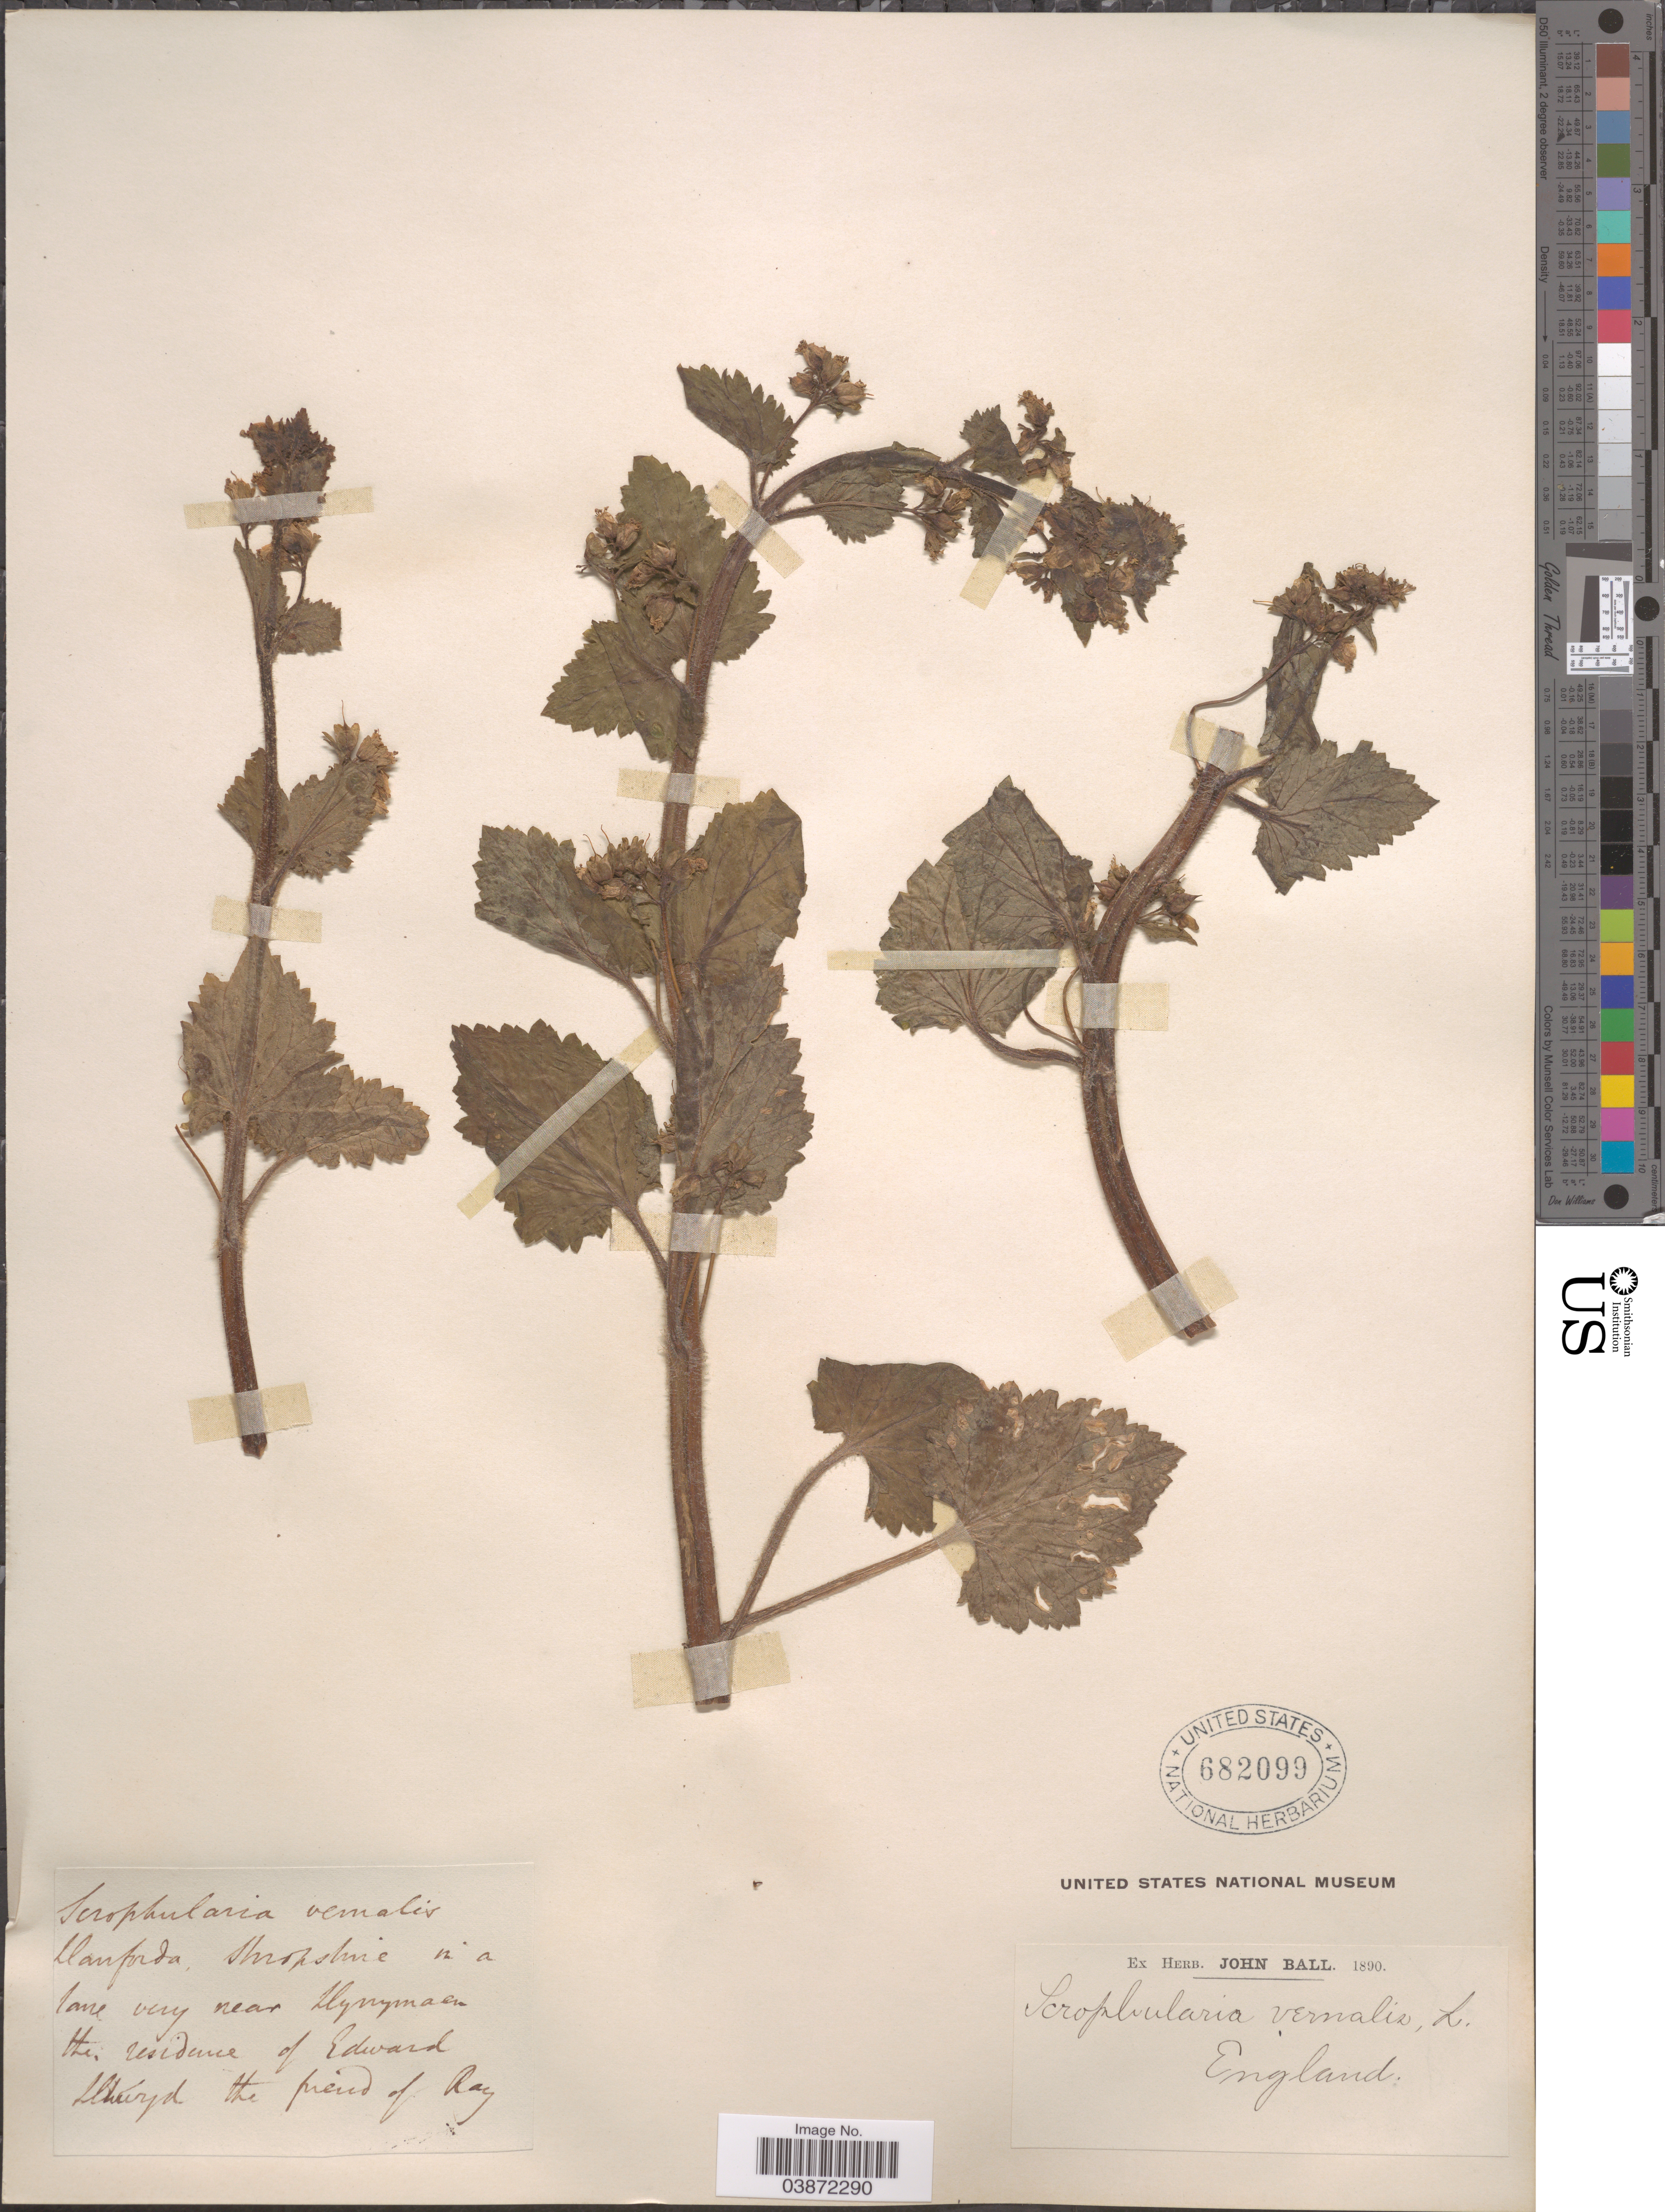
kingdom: Plantae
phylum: Tracheophyta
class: Magnoliopsida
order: Lamiales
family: Scrophulariaceae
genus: Scrophularia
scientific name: Scrophularia vernalis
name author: L.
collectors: ex herb. John Ball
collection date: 1890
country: United Kingdom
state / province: England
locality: Shropshire in a lane very near Llynmean (Llanymynech) the residue of Edward Llhwyd the friend of Ray.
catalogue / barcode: US 682099